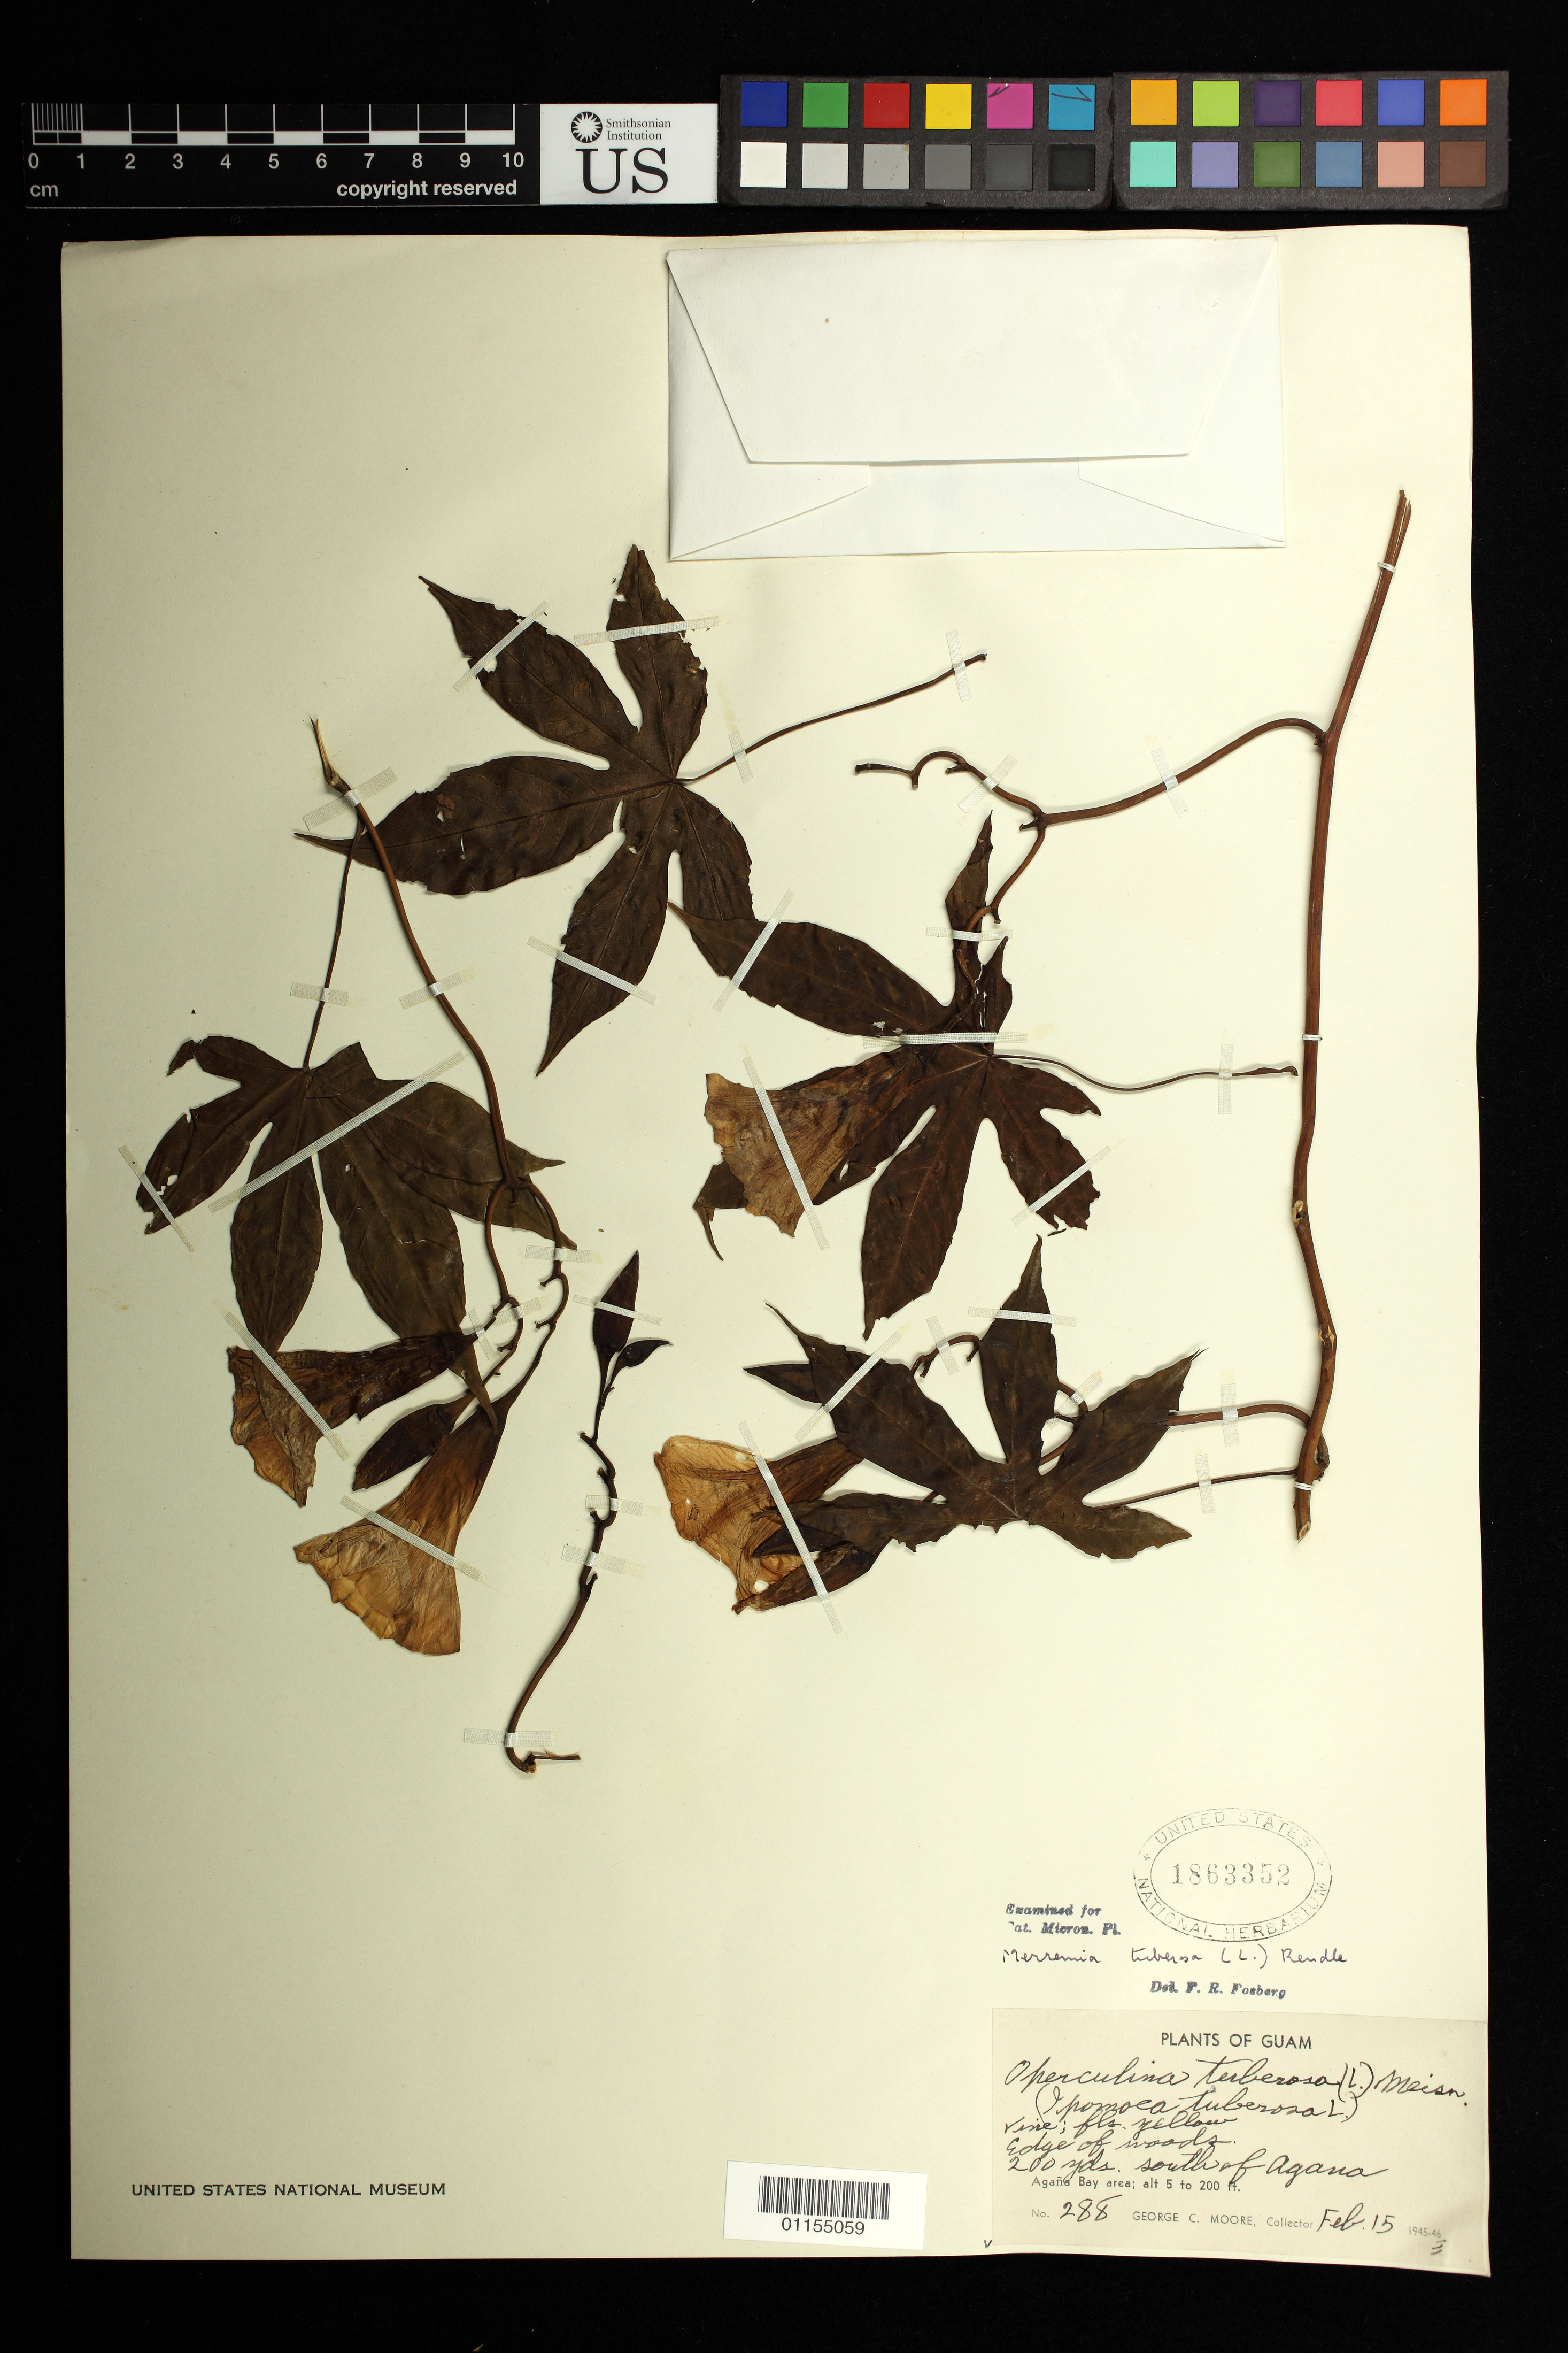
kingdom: Plantae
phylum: Tracheophyta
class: Magnoliopsida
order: Solanales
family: Convolvulaceae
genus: Distimake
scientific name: Distimake tuberosus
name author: (L.) A. R. Simões & Staples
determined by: Wagner, W. L., (BOT), Smithsonian Institution - National Museum of Natural History (UNITED STATES)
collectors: G. C. Moore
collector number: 288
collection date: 1946-02-15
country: Guam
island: Guam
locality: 200 yds. S. of Agana.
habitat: edge of woods.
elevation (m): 2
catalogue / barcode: US 1863352